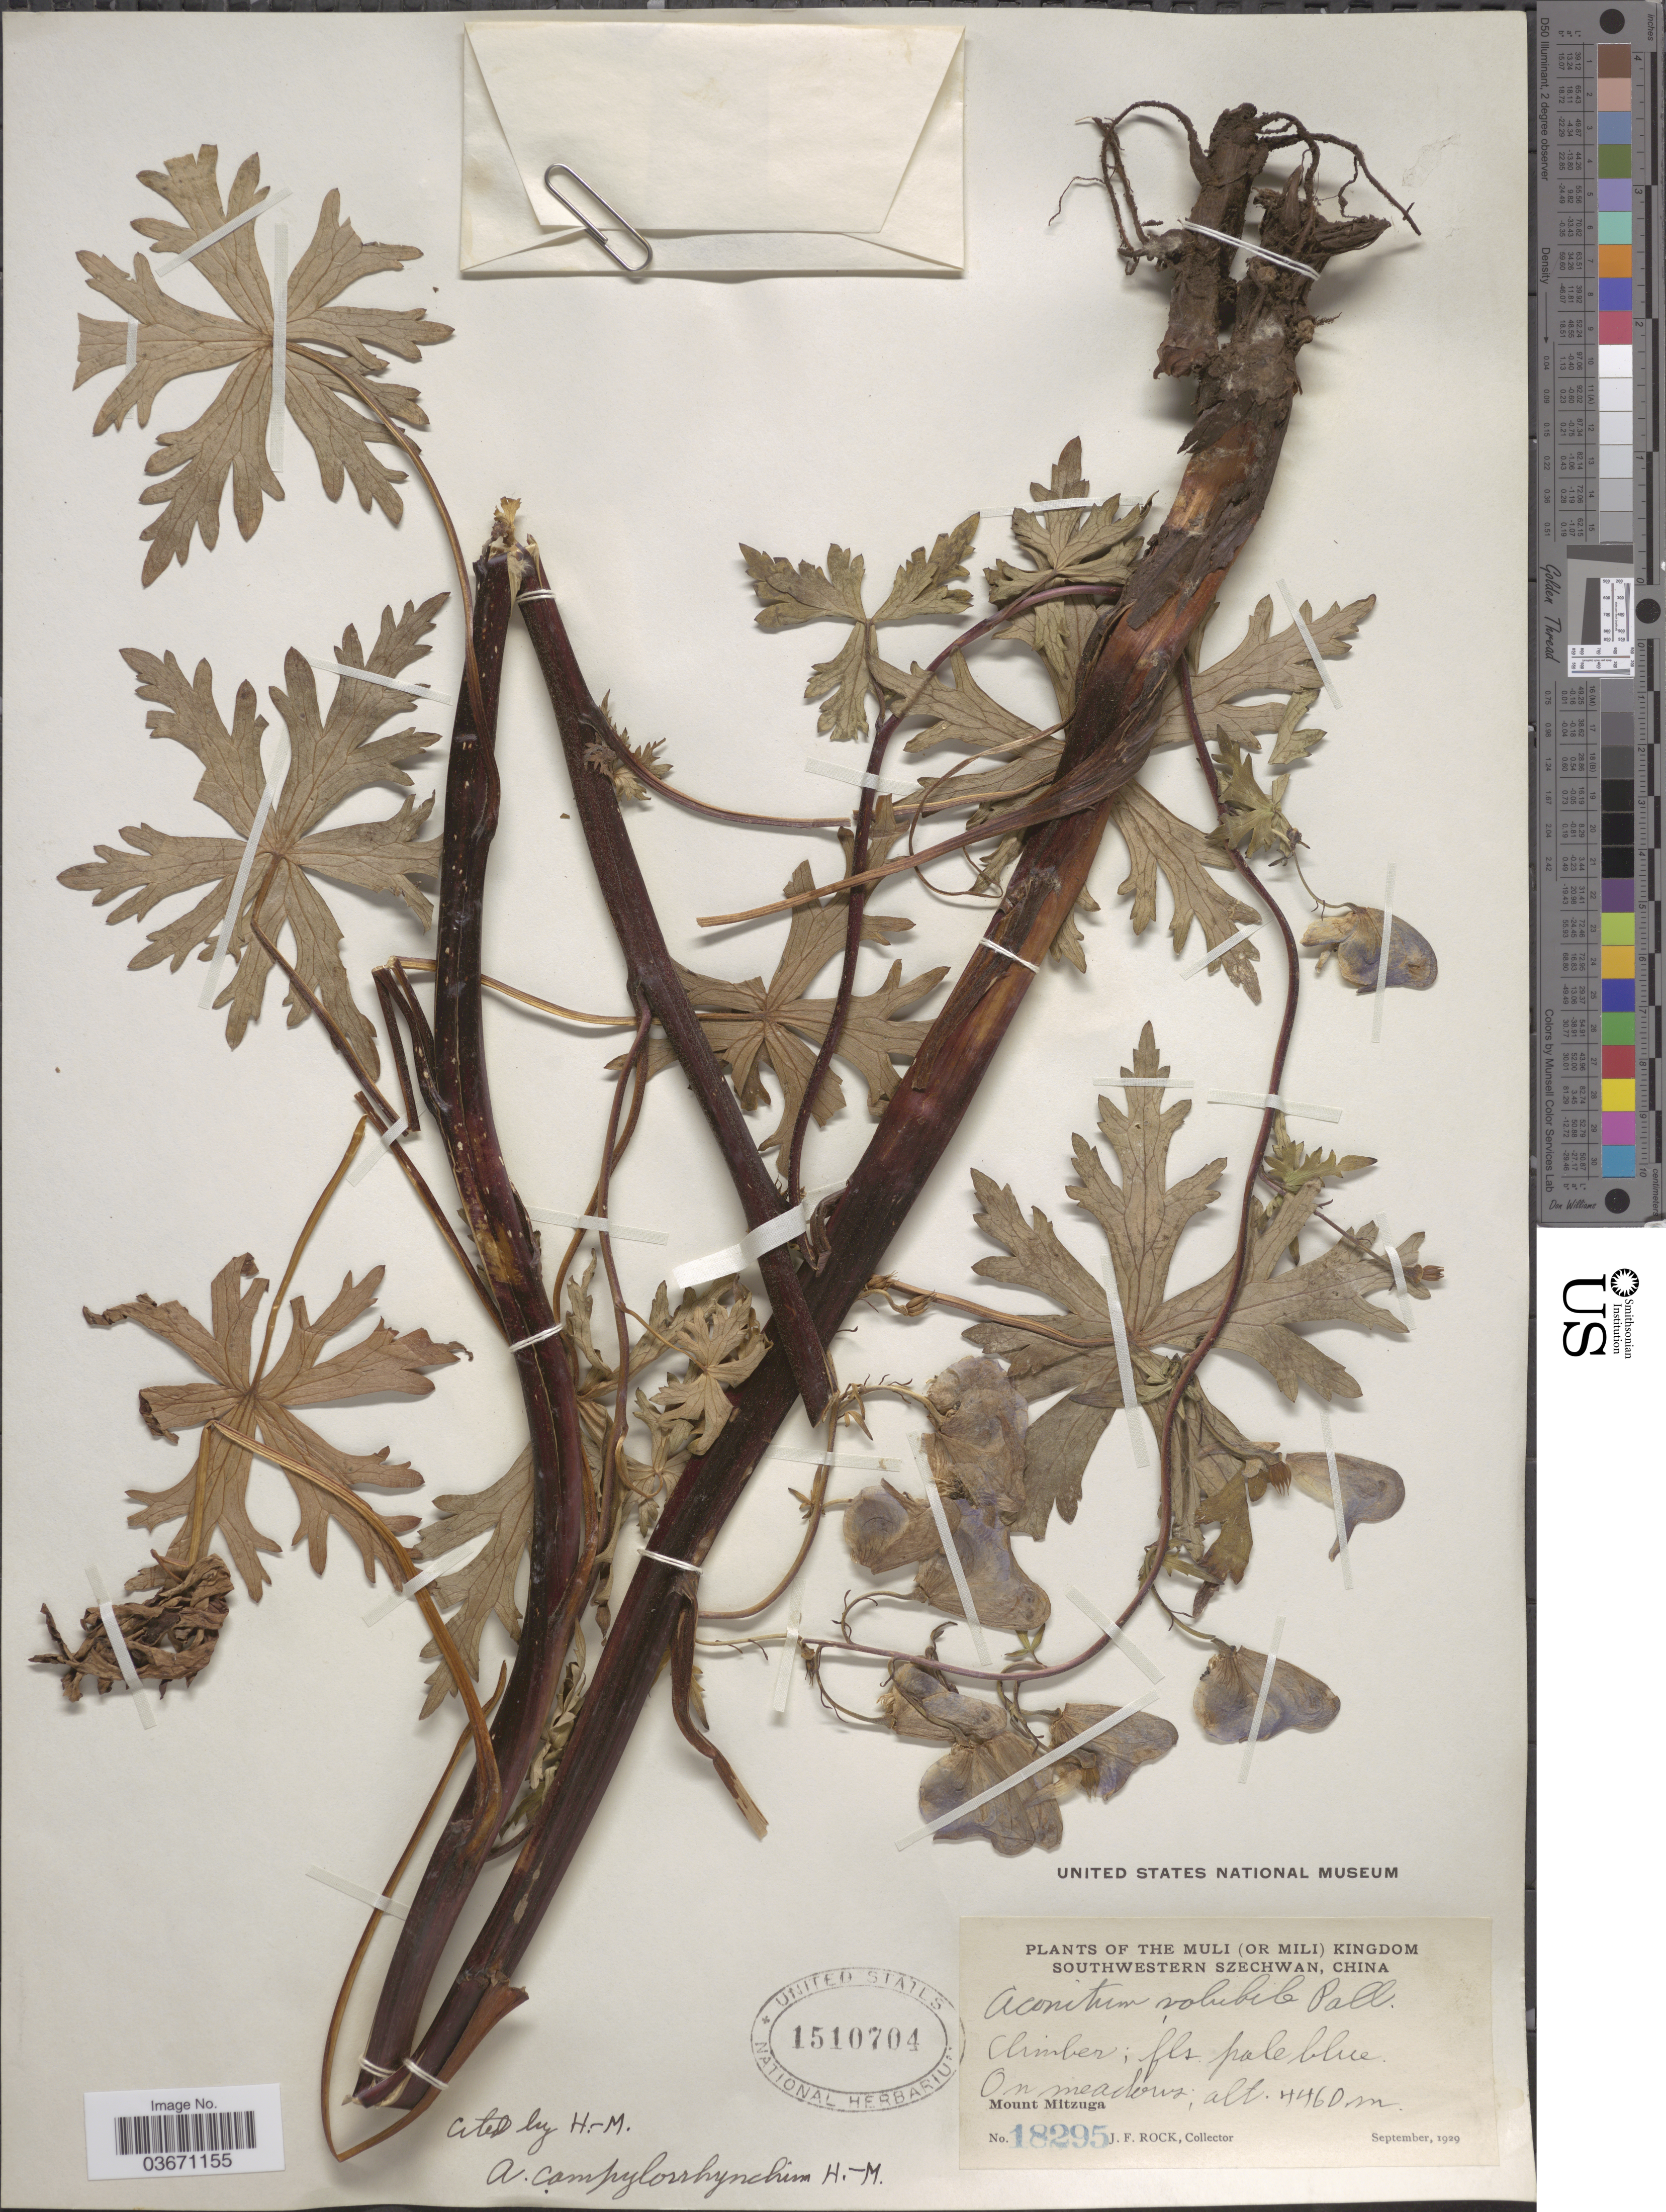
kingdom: Plantae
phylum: Tracheophyta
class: Magnoliopsida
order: Ranunculales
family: Ranunculaceae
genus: Aconitum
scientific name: Aconitum campylorrhynchum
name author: Hand.-Mazz.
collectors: J. Rock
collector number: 18295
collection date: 1929-09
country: China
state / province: Sichuan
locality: The Muli (or Mili) Kingdom, Southwestern Szechwan. Mount Mitzuga.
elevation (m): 4460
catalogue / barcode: US 1510704